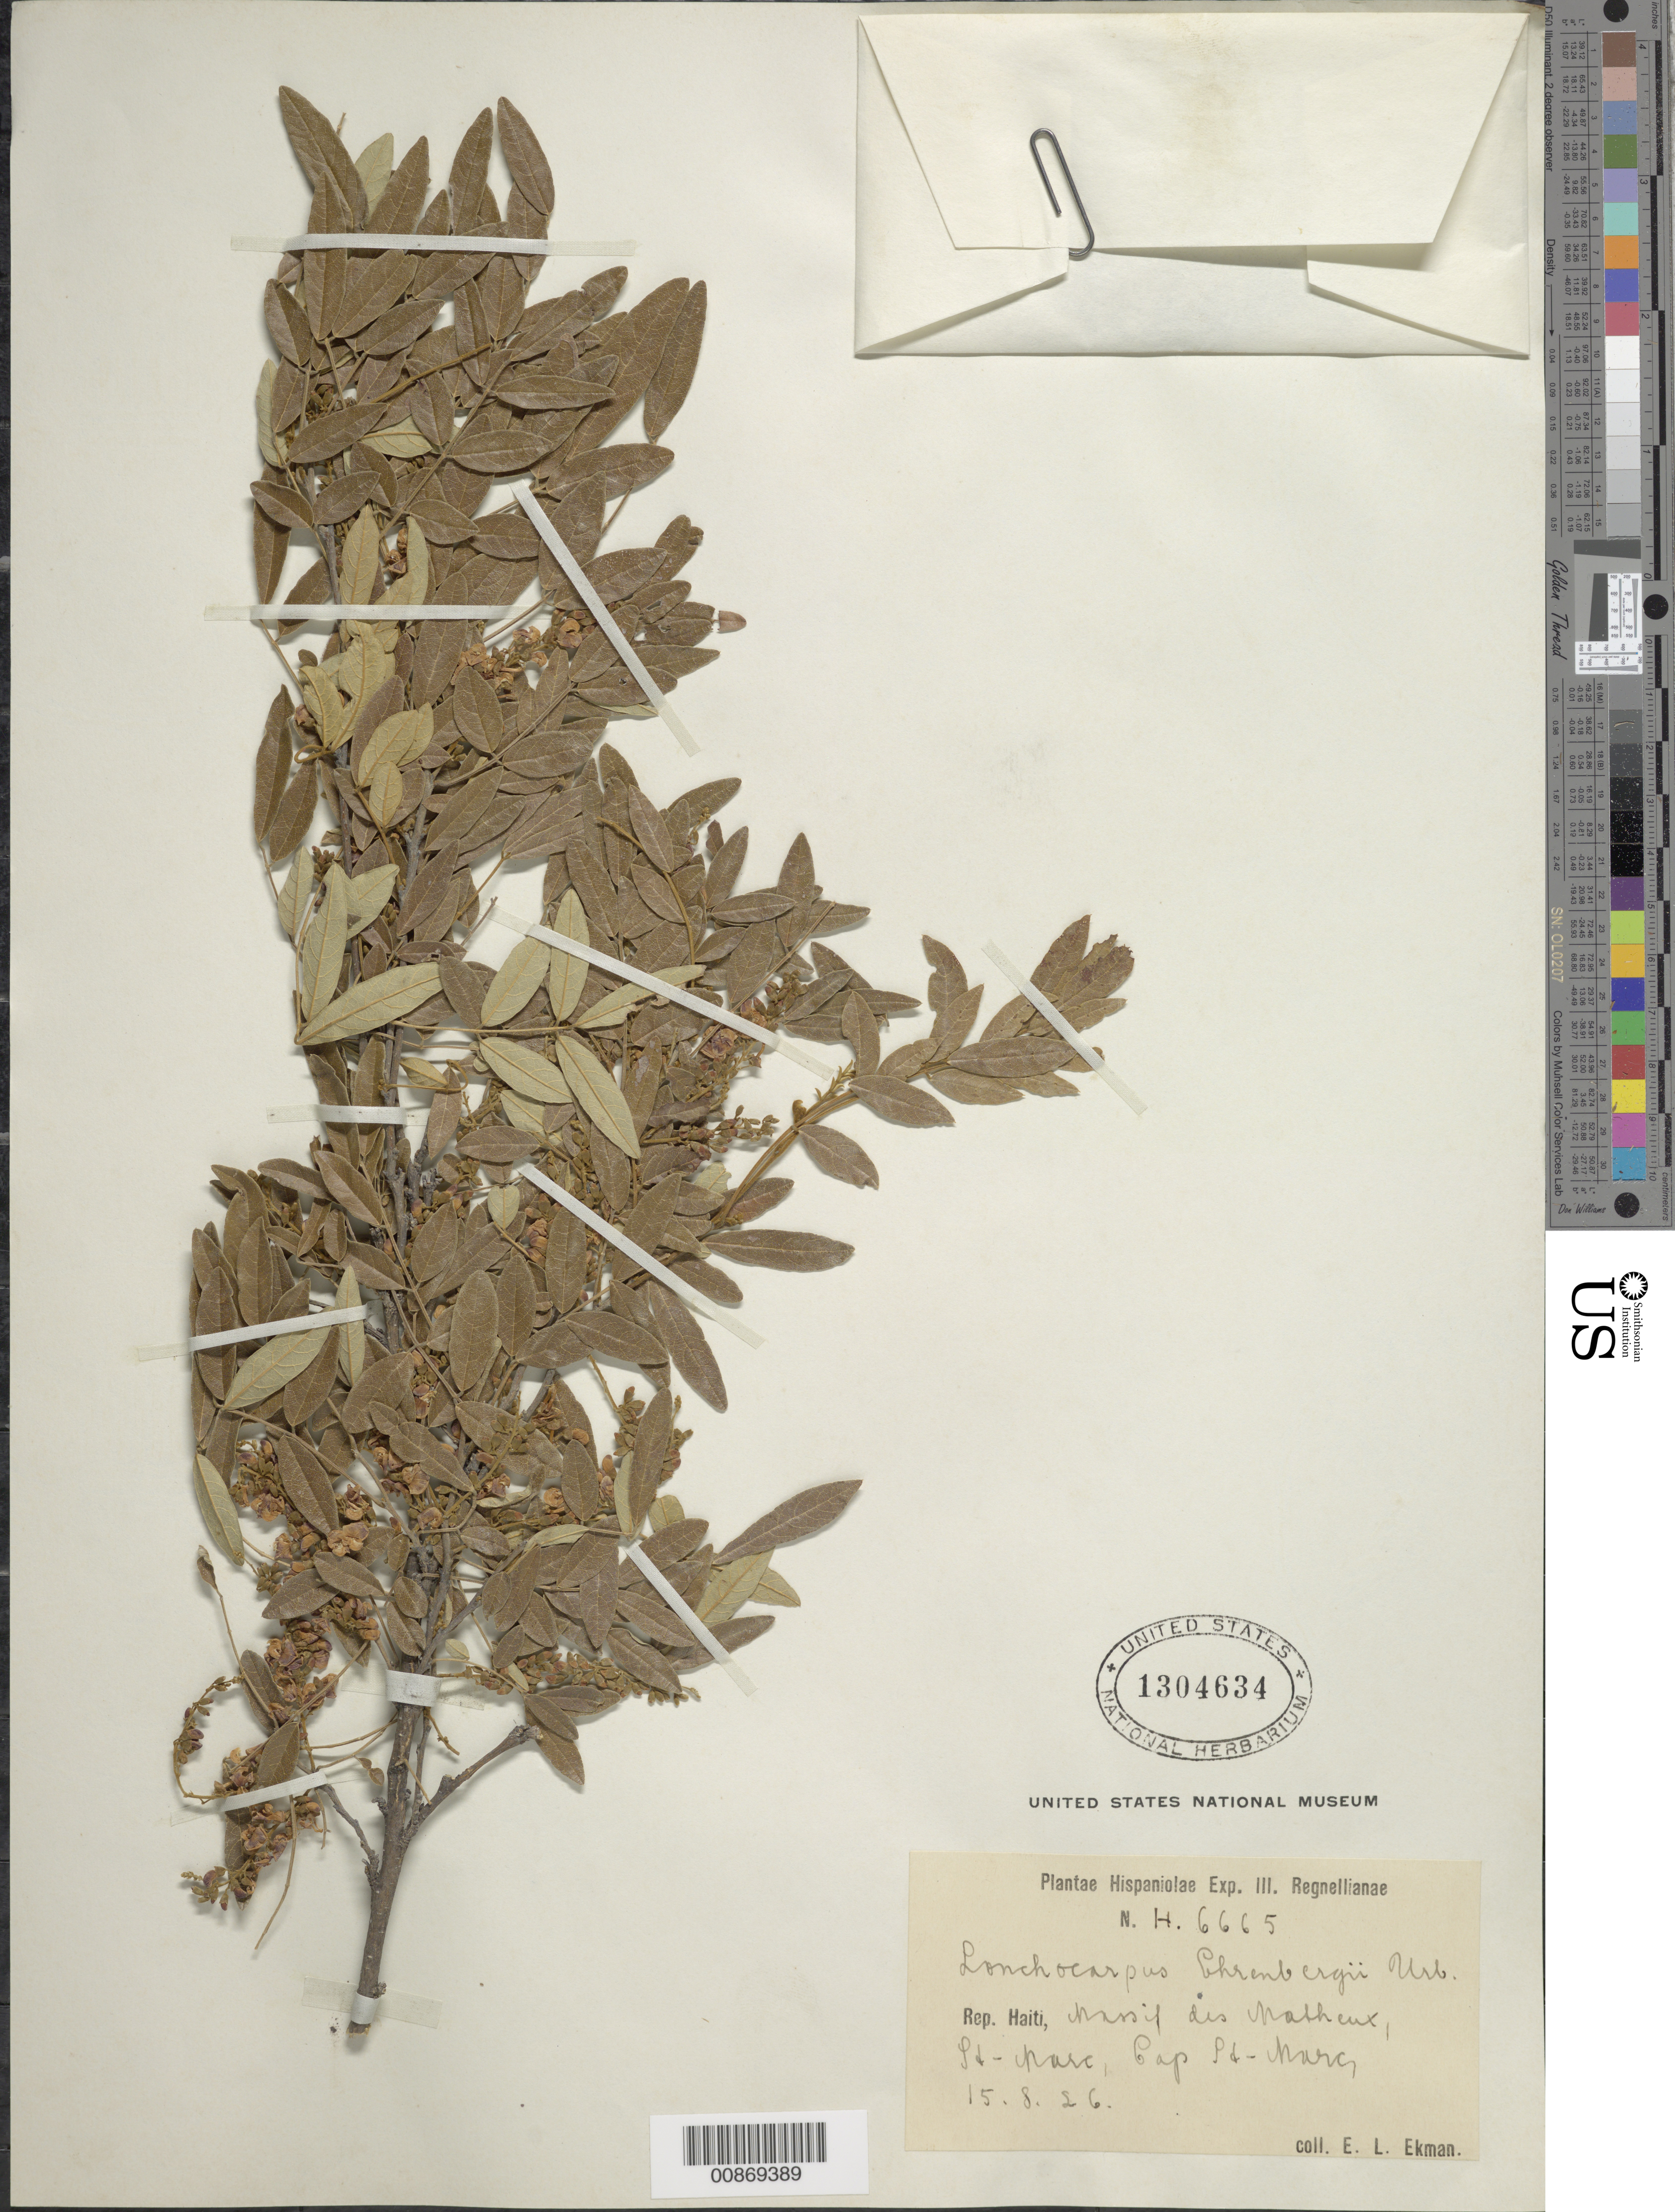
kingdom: Plantae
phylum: Tracheophyta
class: Magnoliopsida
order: Fabales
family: Fabaceae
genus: Lonchocarpus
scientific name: Lonchocarpus ehrenbergii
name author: Urb.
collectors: E. L. Ekman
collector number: H 6665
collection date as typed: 15 Aug 1926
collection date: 1926-08-15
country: Haiti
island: Hispaniola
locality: Massif des Matheux, St-Marc, Cap St-Marc.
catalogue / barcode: US 1304634